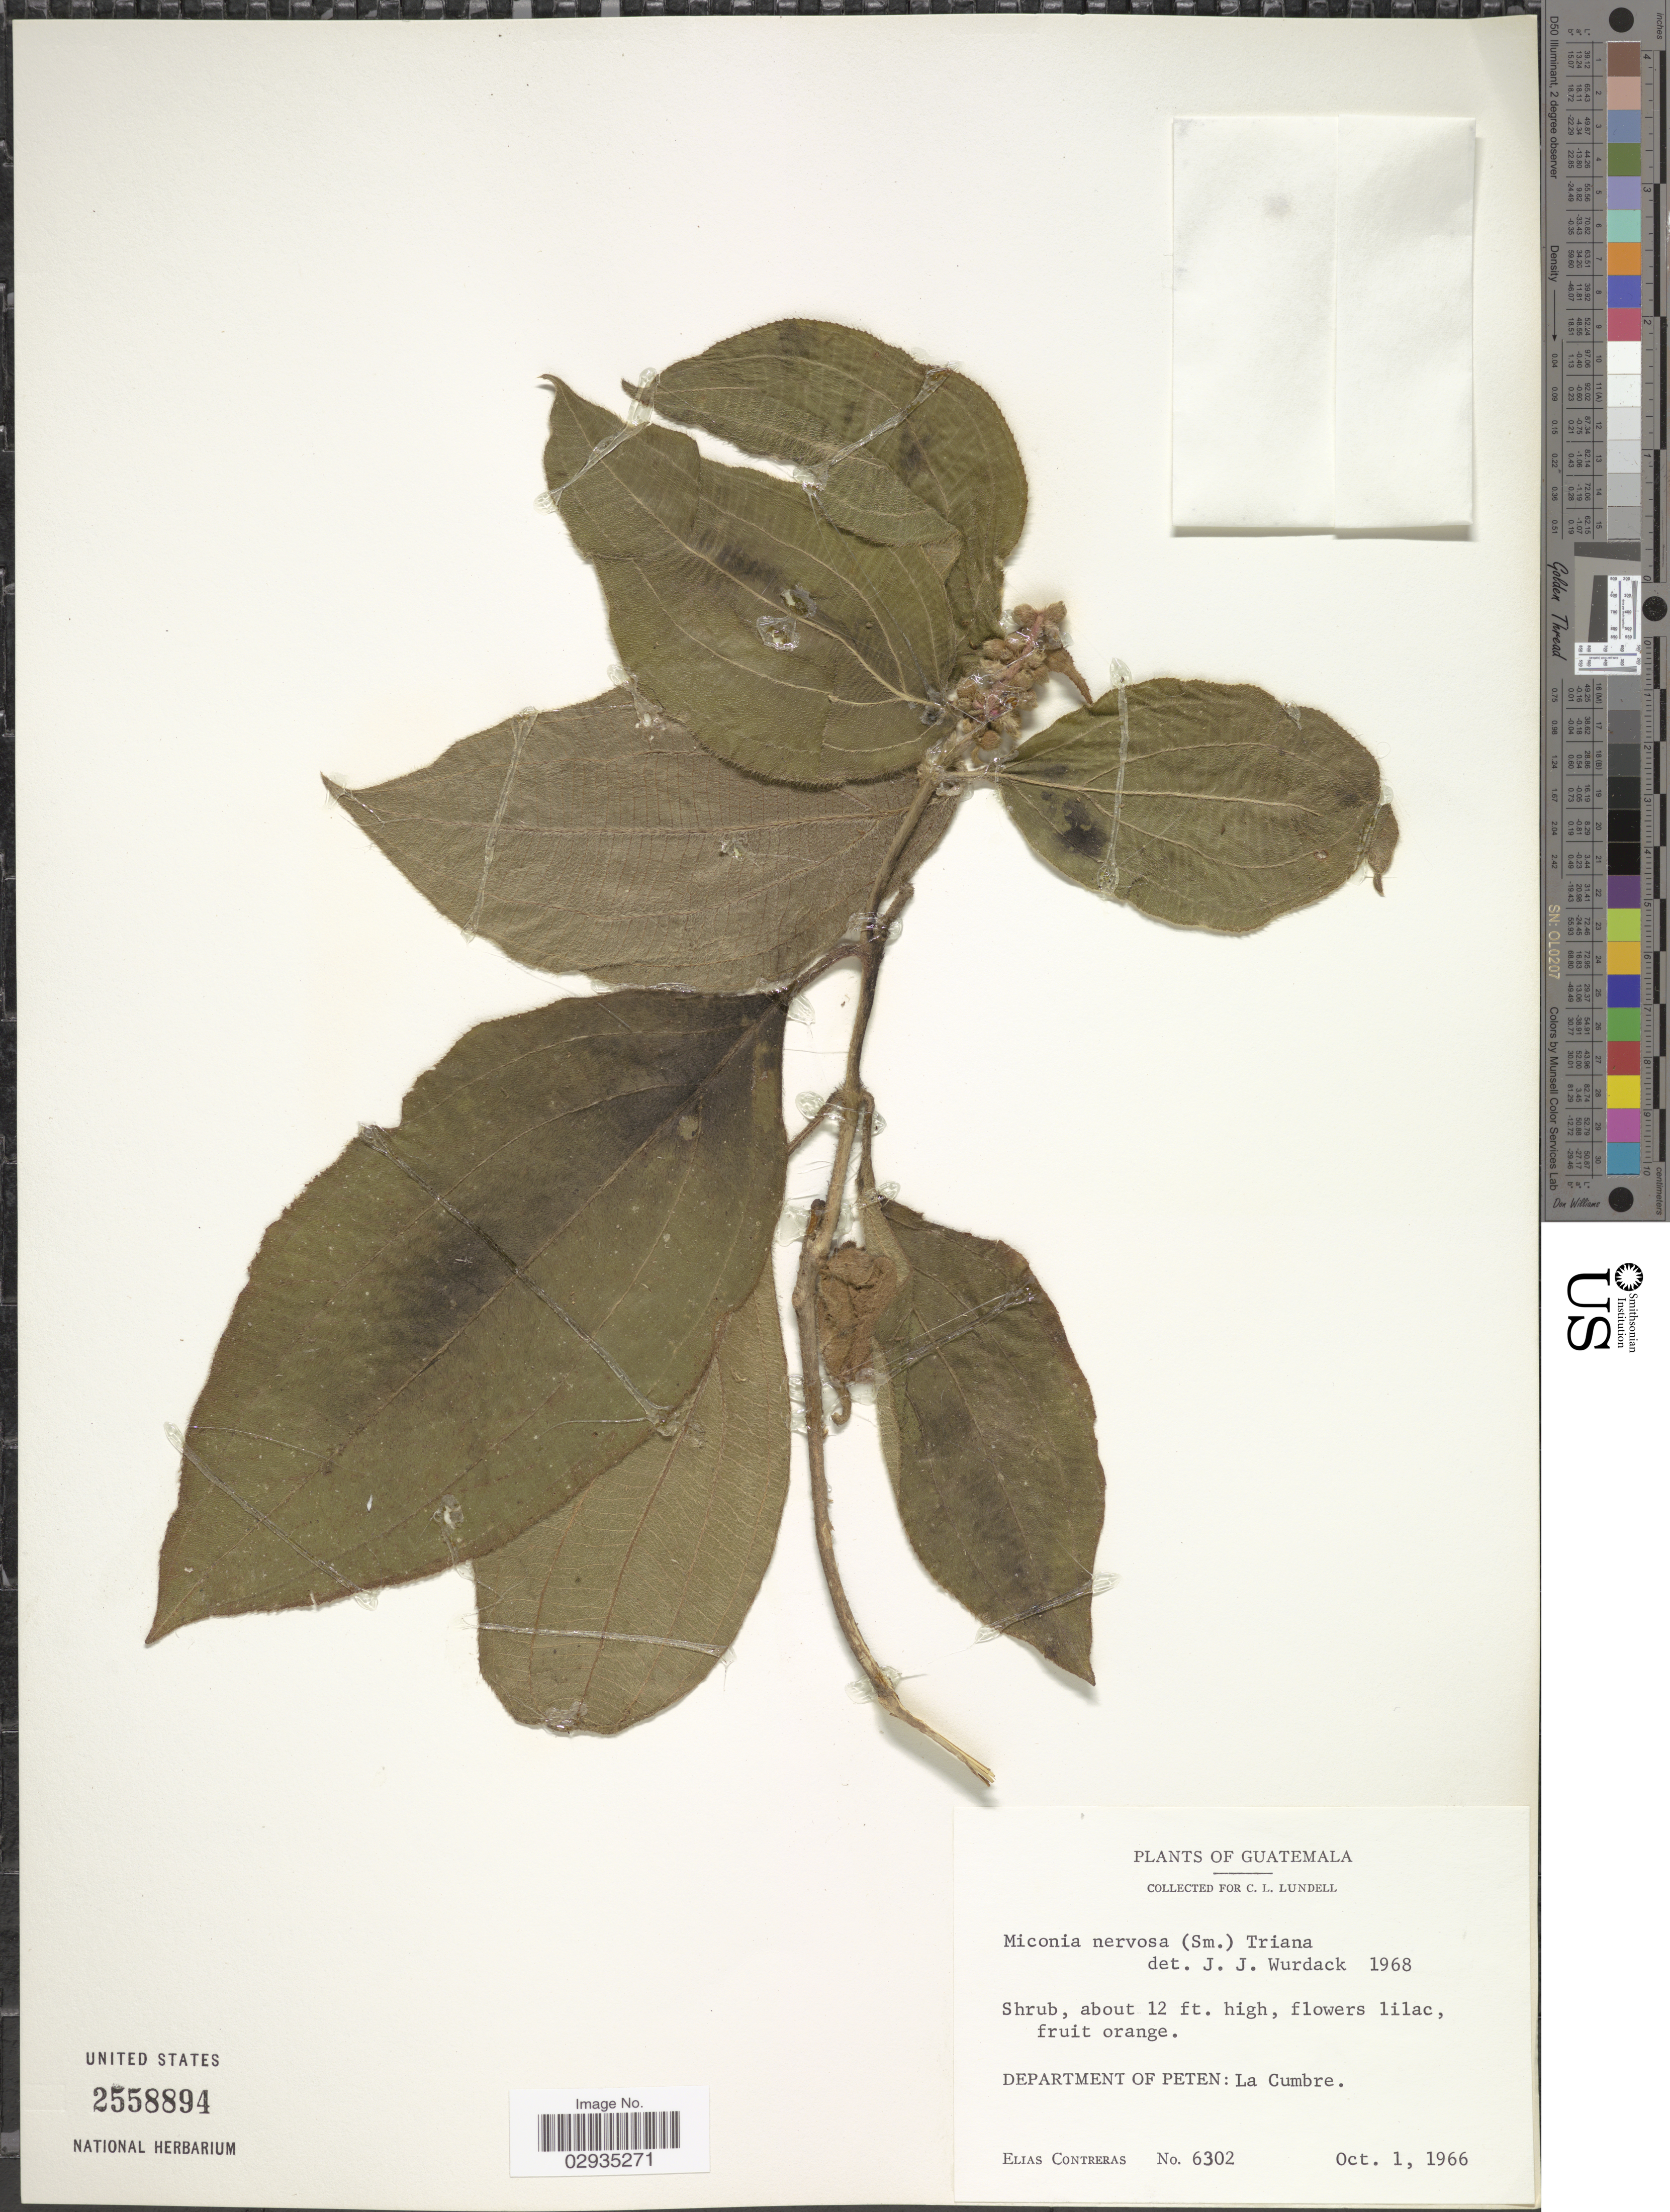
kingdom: Plantae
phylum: Tracheophyta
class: Magnoliopsida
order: Myrtales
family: Melastomataceae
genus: Miconia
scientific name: Miconia nervosa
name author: (Sm.) Triana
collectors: E. Contreras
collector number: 6302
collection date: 1966-10-01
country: Guatemala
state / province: El Petén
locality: Department of Peten, La Cumbre.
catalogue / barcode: US 2558894